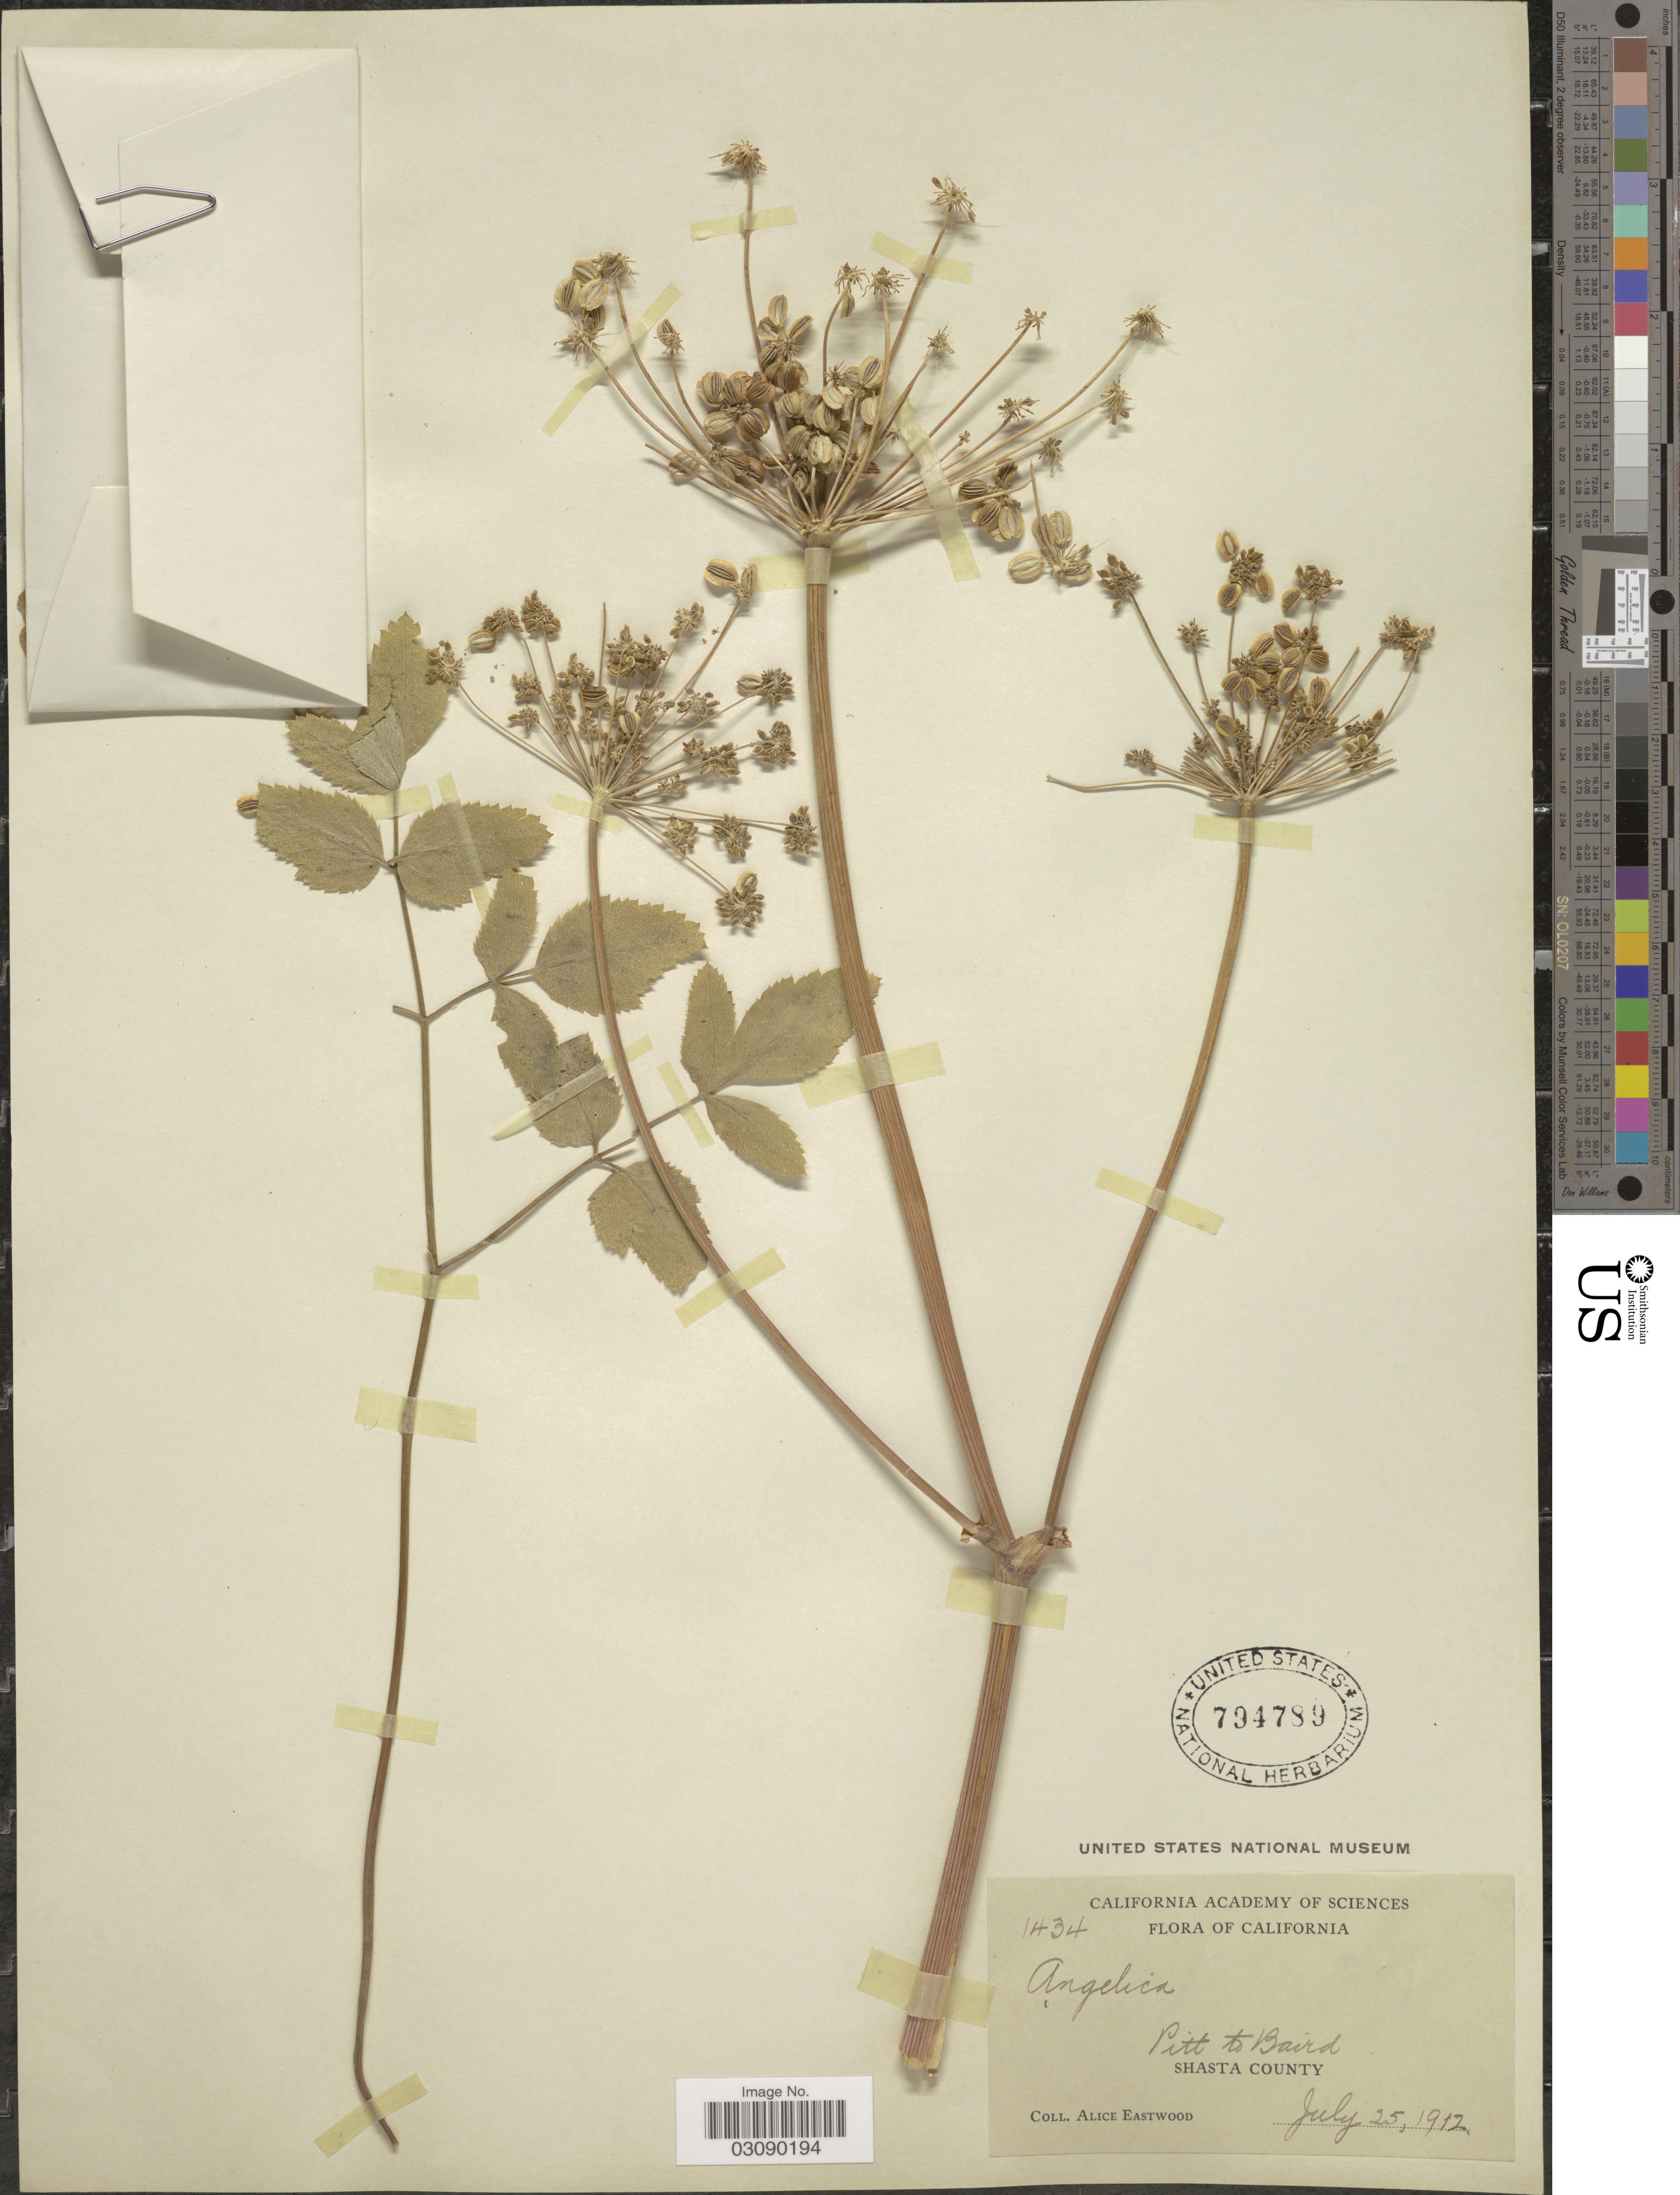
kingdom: Plantae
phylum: Tracheophyta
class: Magnoliopsida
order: Apiales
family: Apiaceae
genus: Angelica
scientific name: Angelica californica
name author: Jeps.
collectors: A. Eastwood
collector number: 1434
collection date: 1912-07-25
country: United States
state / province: California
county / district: Shasta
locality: Pitt to Baird. Shasta County.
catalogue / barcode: US 794789